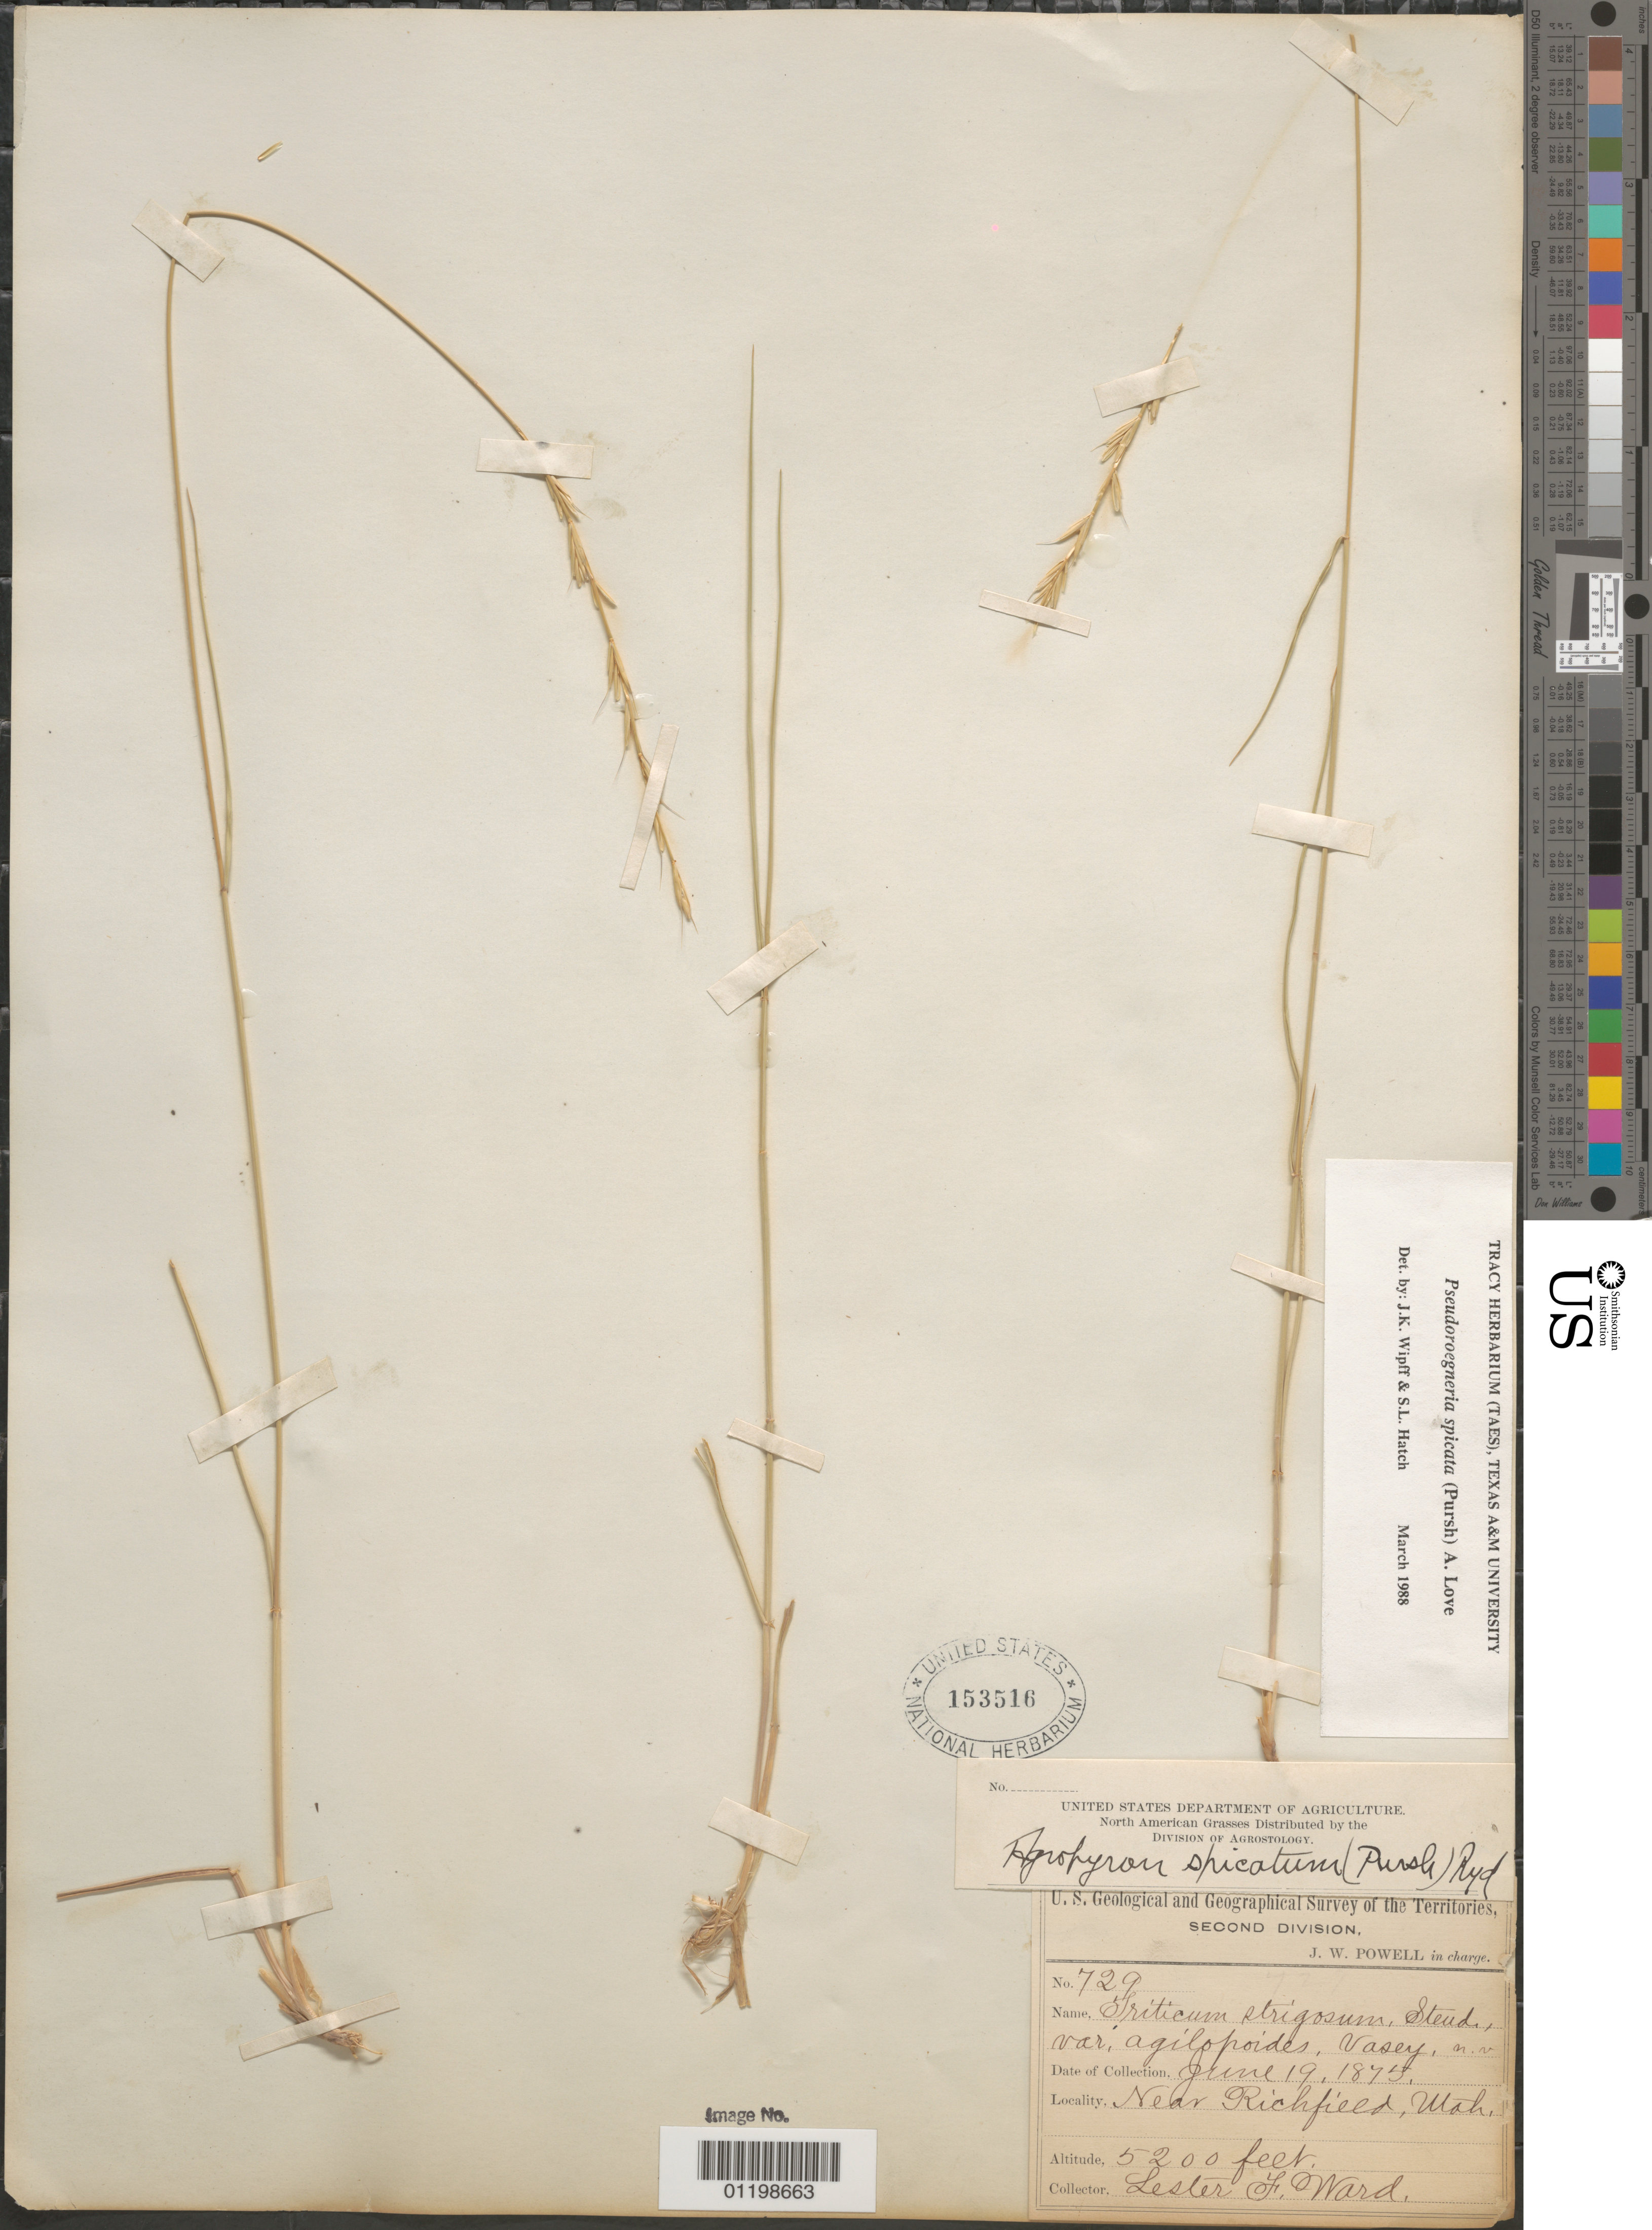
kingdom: Plantae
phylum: Tracheophyta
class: Liliopsida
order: Poales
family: Poaceae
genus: Pseudoroegneria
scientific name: Pseudoroegneria spicata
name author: (Pursh) Á. Löve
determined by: Wipff, J. K.; Hatch, S. L.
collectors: L. F. Ward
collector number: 729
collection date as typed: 19 Jun 1875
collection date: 1875-06-19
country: United States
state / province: Utah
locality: Near Richfield.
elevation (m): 1585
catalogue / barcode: US 153516